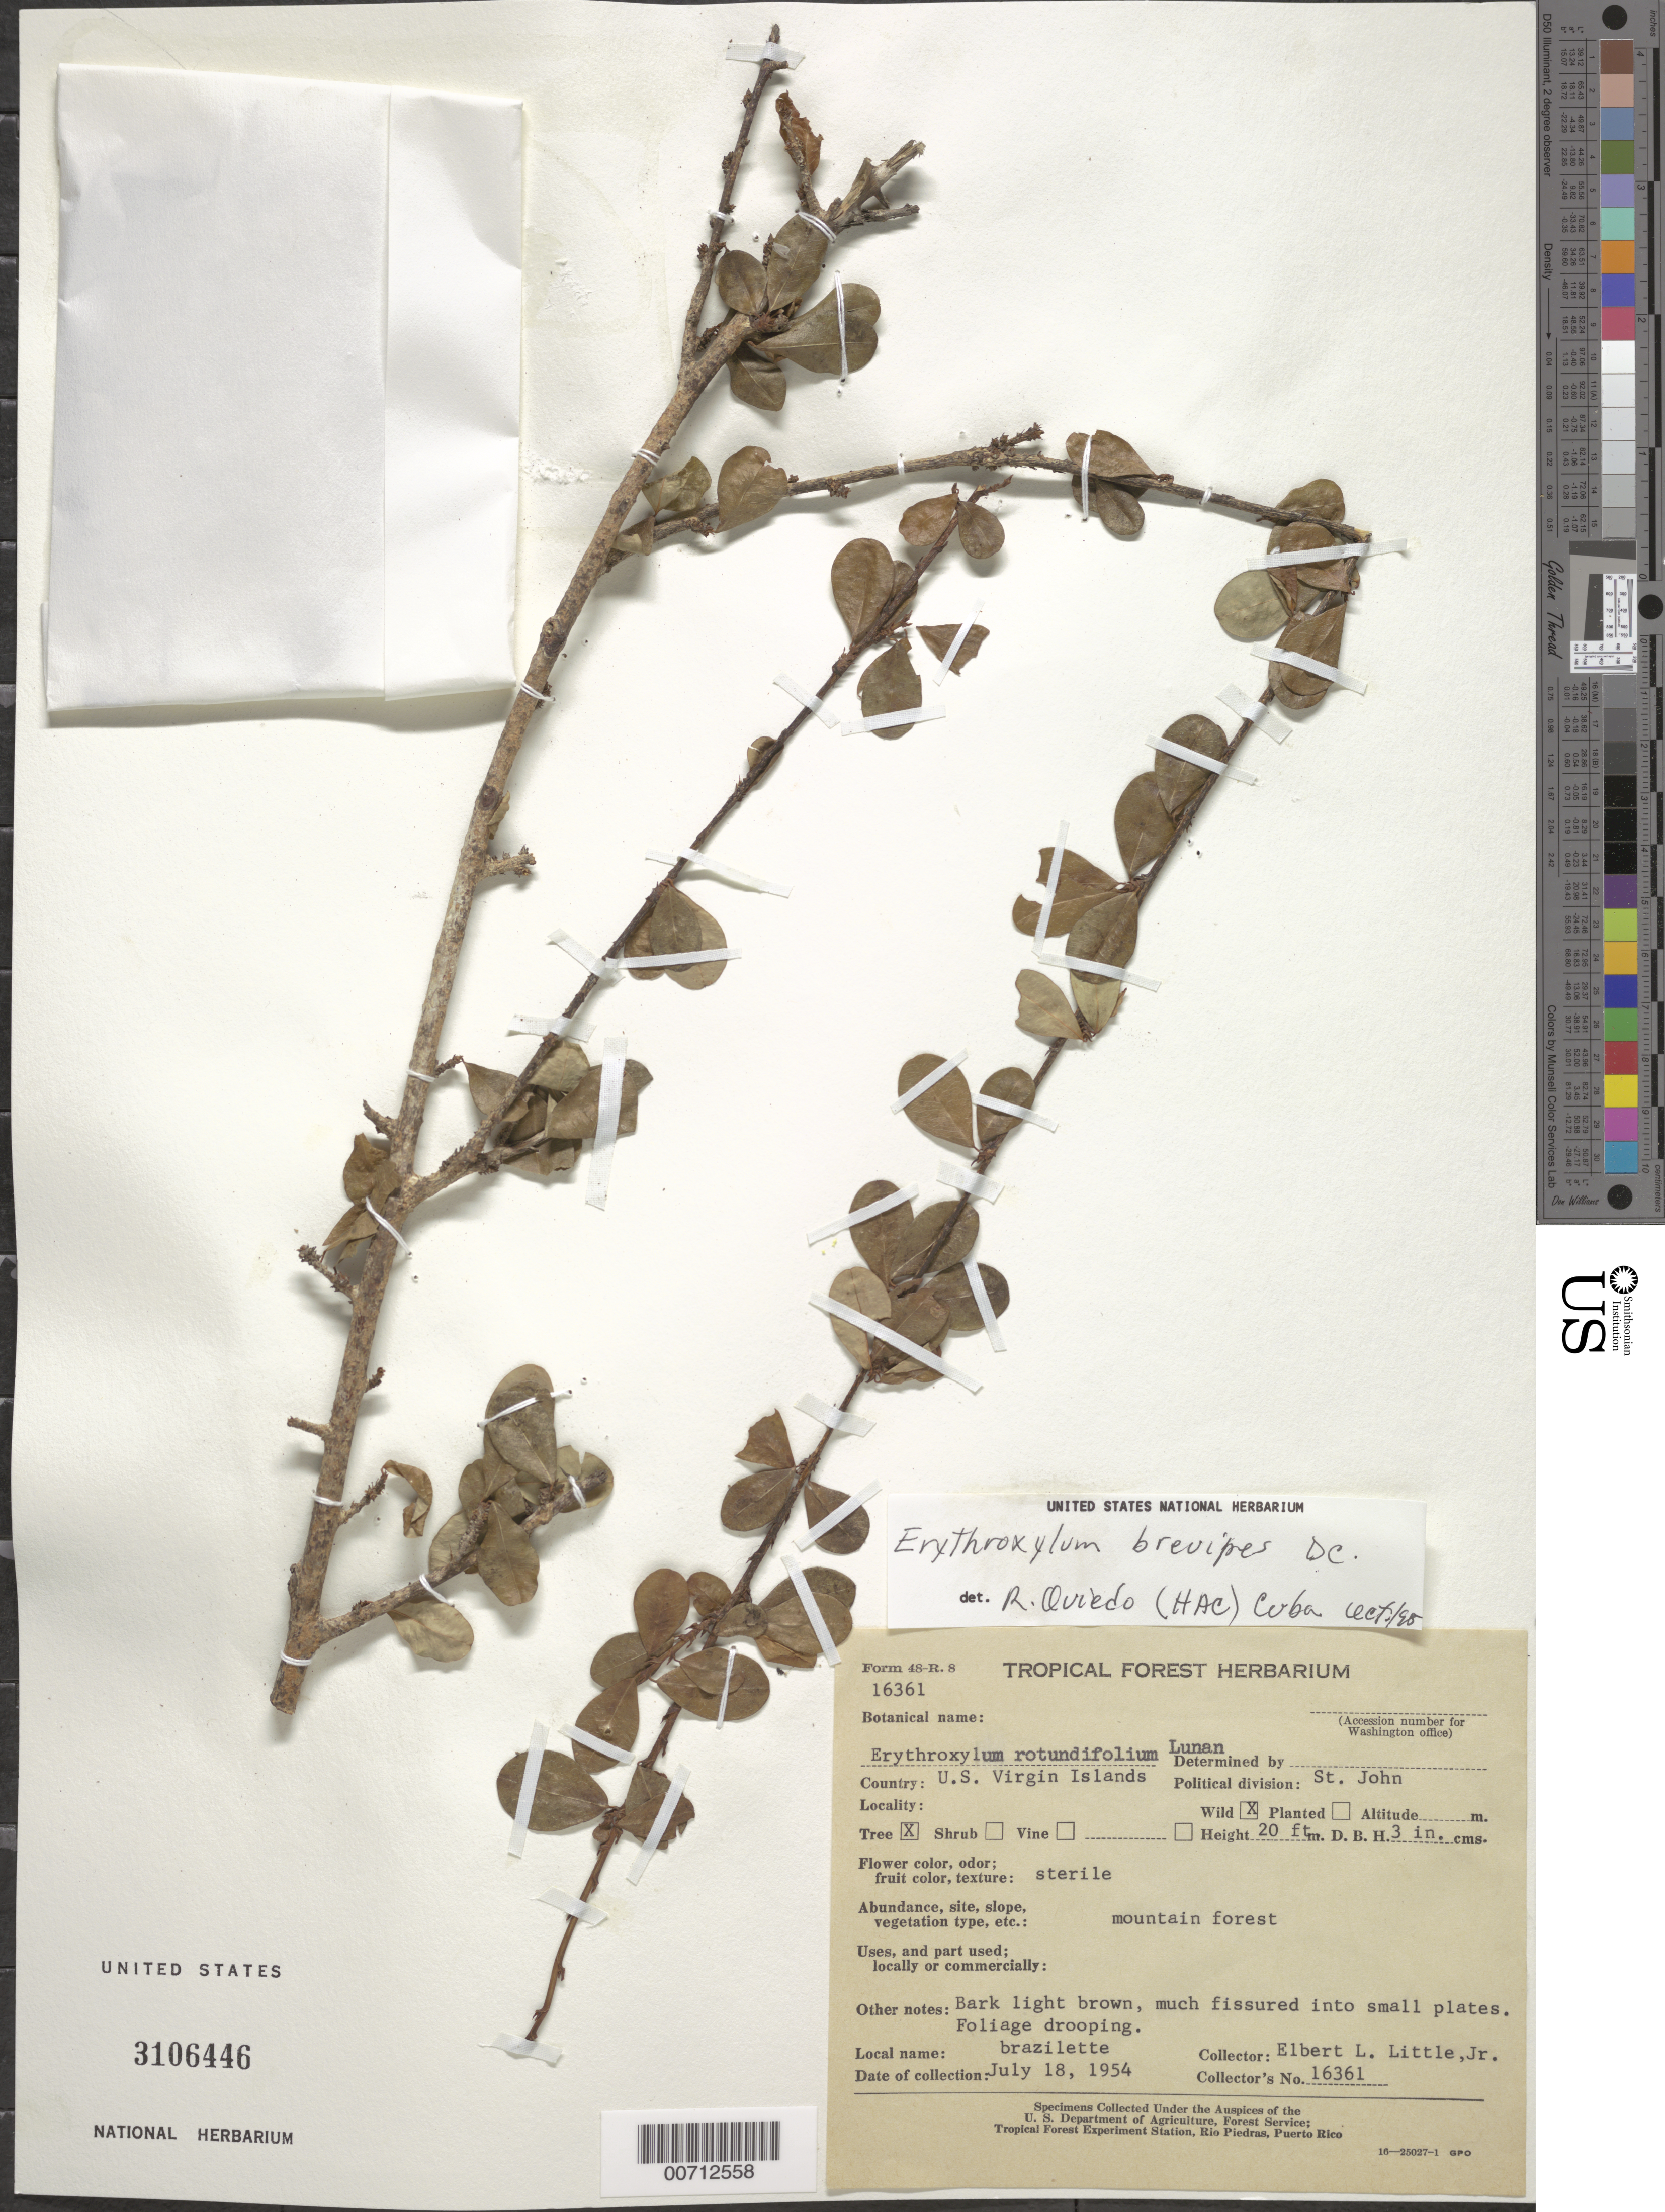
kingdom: Plantae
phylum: Tracheophyta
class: Magnoliopsida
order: Malpighiales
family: Erythroxylaceae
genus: Erythroxylum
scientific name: Erythroxylum brevipes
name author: DC.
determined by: Oviedo, R., (US), NMNH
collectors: E. L. Little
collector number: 16361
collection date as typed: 18 Jul 1954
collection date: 1954-07-18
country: U.S. Virgin Islands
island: St. John Island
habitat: Mountain forest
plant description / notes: Common name: brazilette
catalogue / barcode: US 3106446